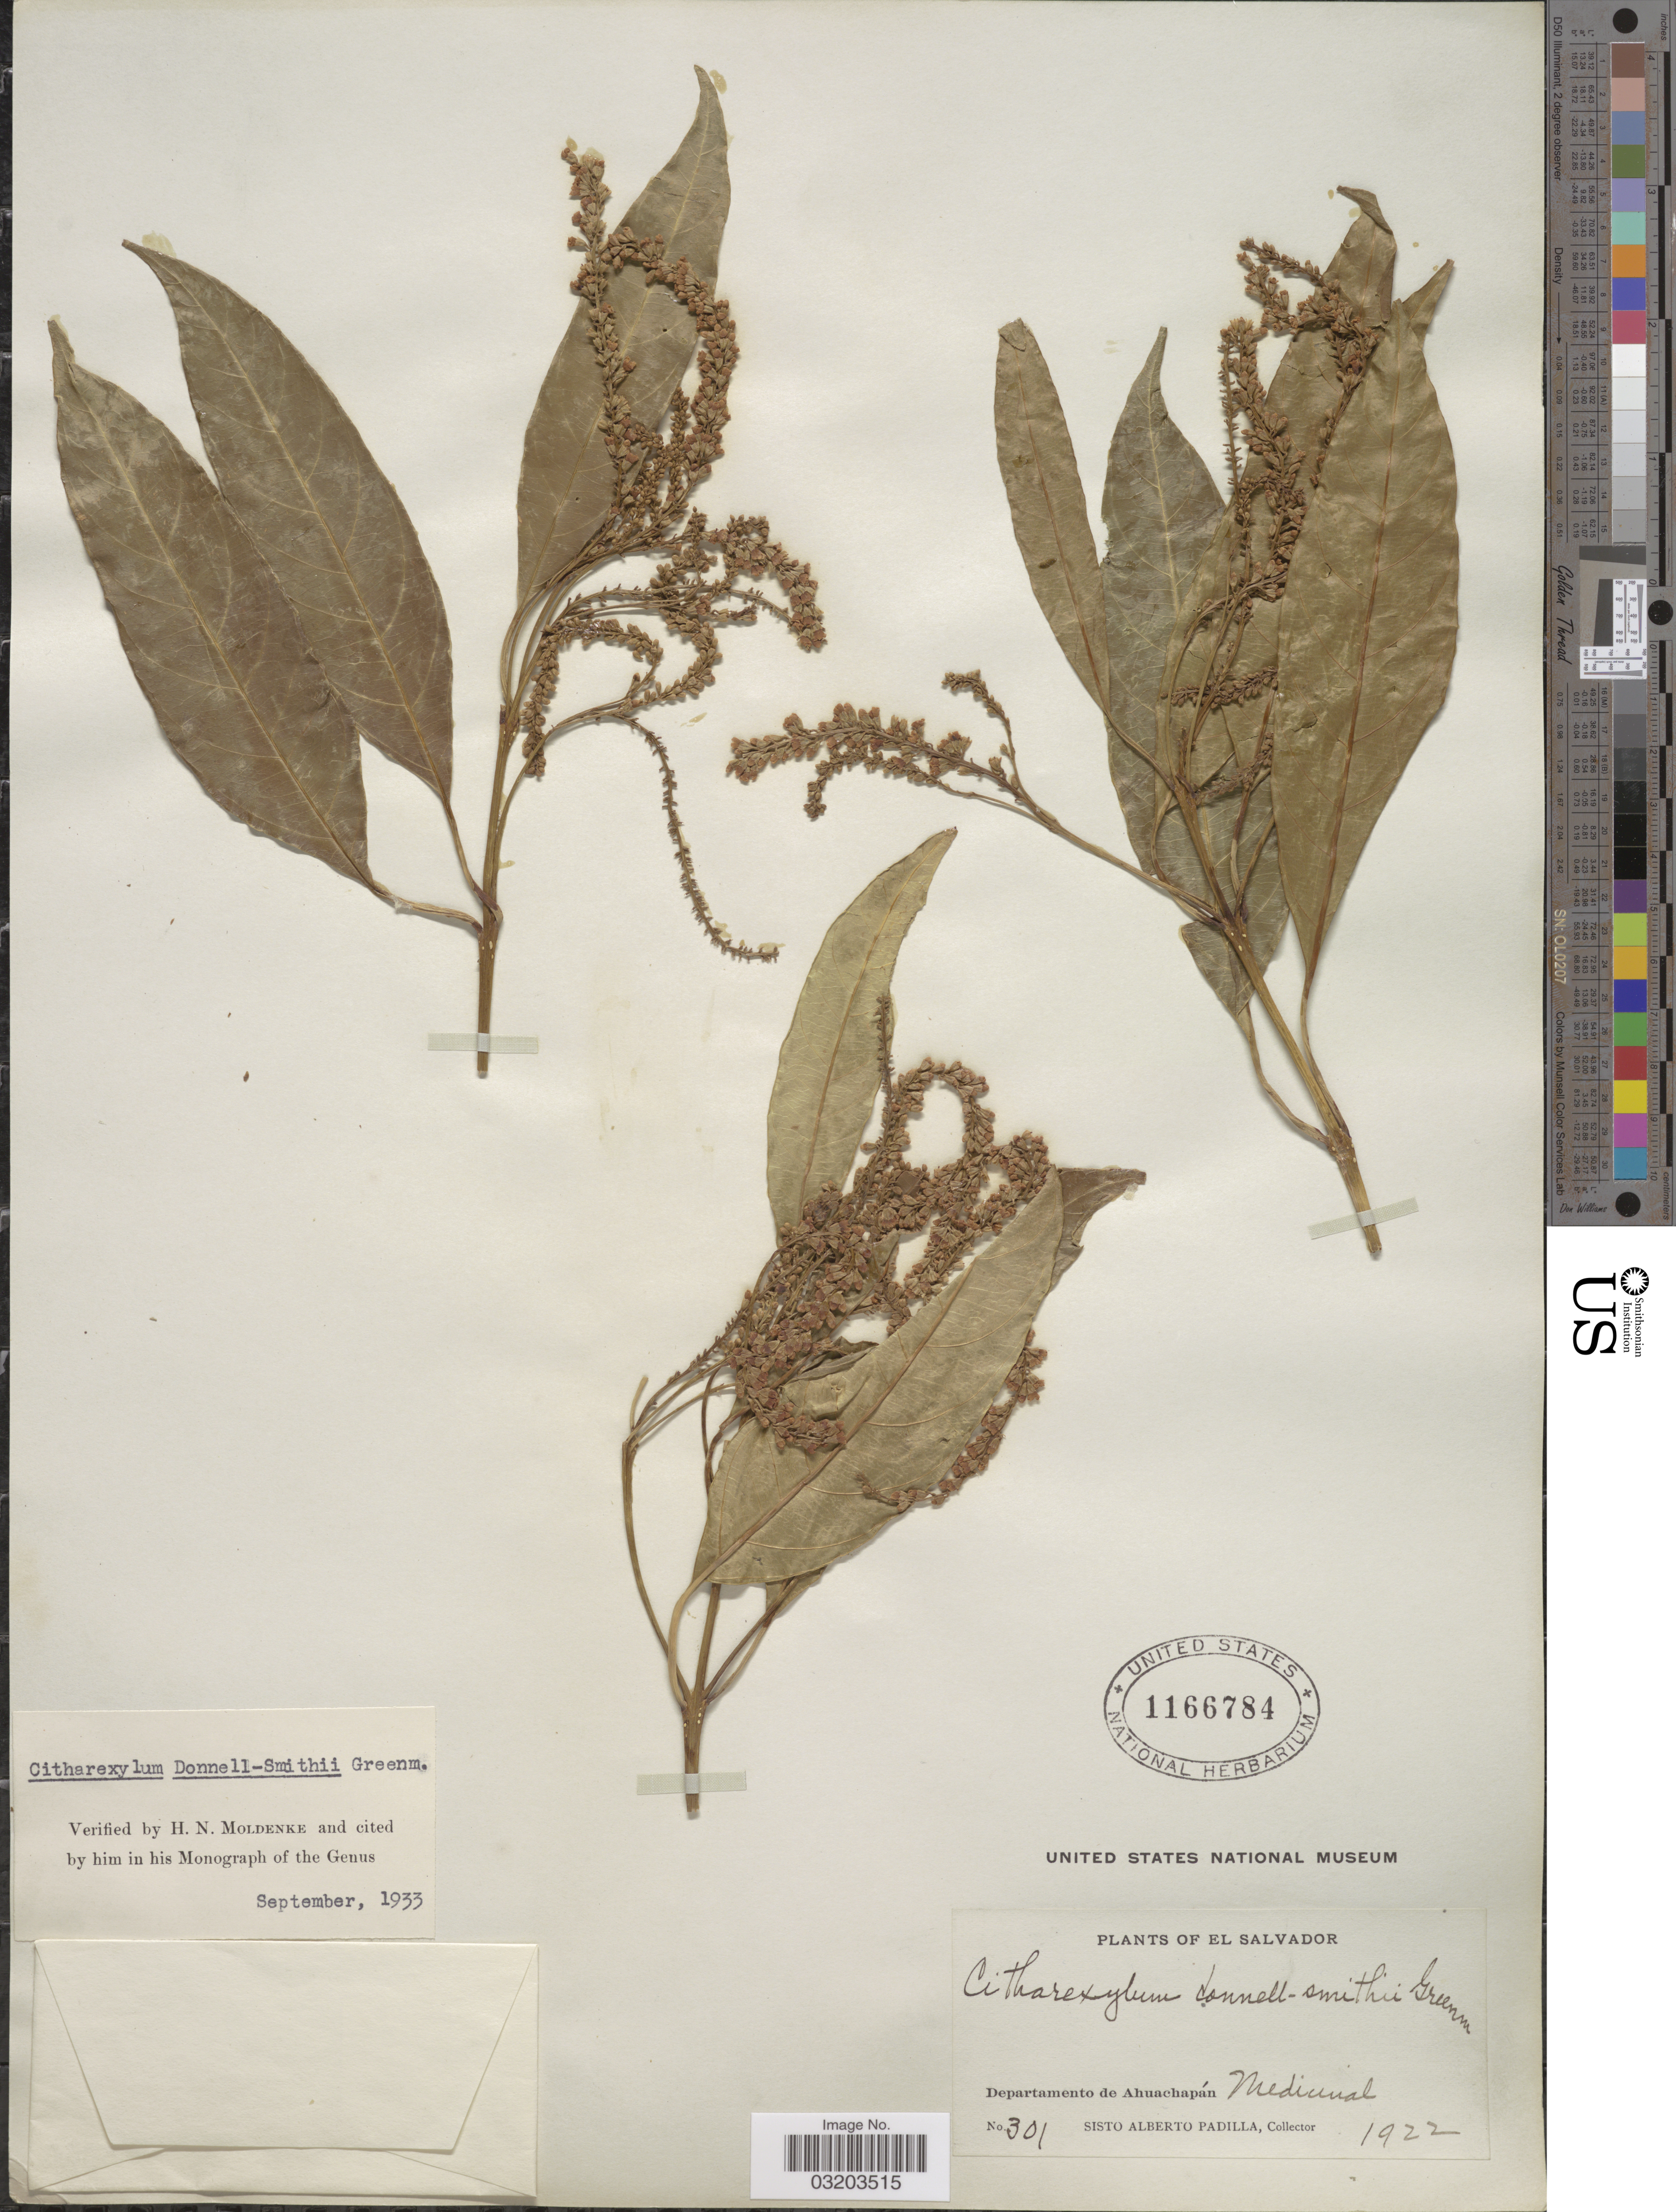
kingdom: Plantae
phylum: Tracheophyta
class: Magnoliopsida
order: Lamiales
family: Verbenaceae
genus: Citharexylum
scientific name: Citharexylum donnell-smithii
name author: Greenm.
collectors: S. A. Padilla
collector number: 301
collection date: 1922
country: El Salvador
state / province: Ahuachapan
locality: Departamento de Ahuachapán. Medicinal.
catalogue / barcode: US 1166784